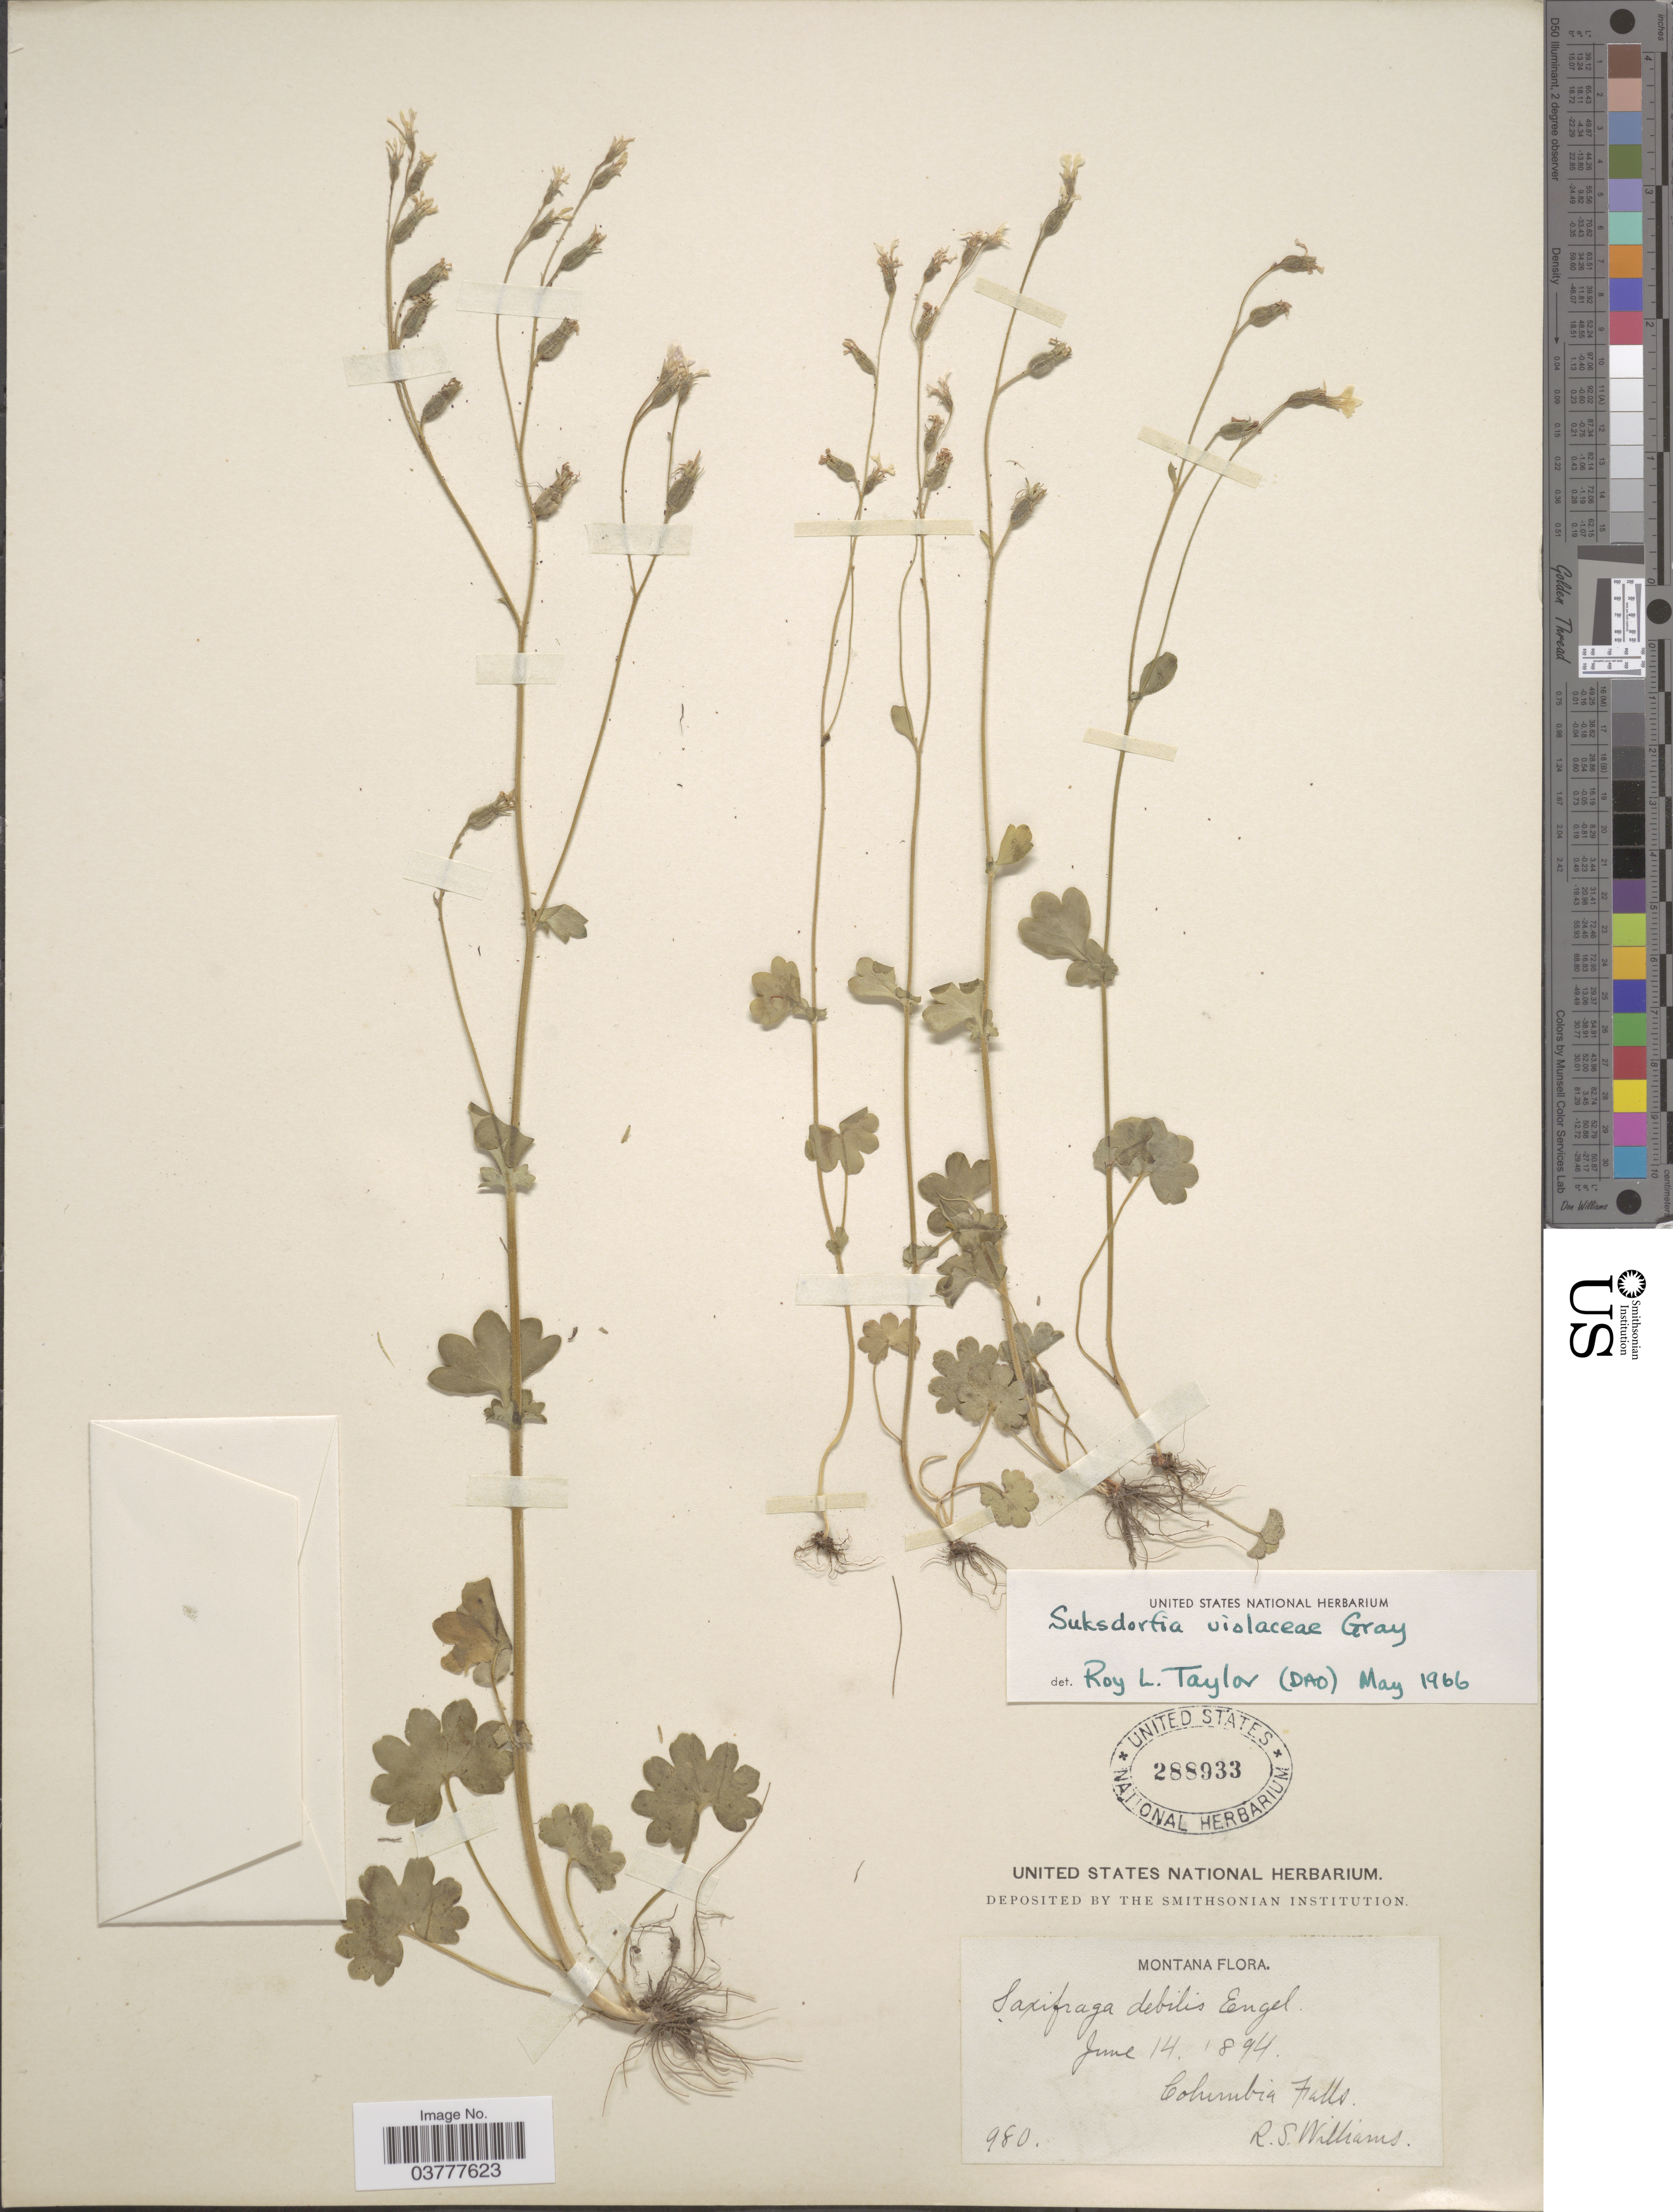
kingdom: Plantae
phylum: Tracheophyta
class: Magnoliopsida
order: Saxifragales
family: Saxifragaceae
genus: Suksdorfia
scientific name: Suksdorfia violacea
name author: A. Gray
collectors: R. S. Williams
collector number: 980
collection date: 1894-06-14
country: United States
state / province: Montana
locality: Columbia Falls.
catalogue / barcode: US 288933